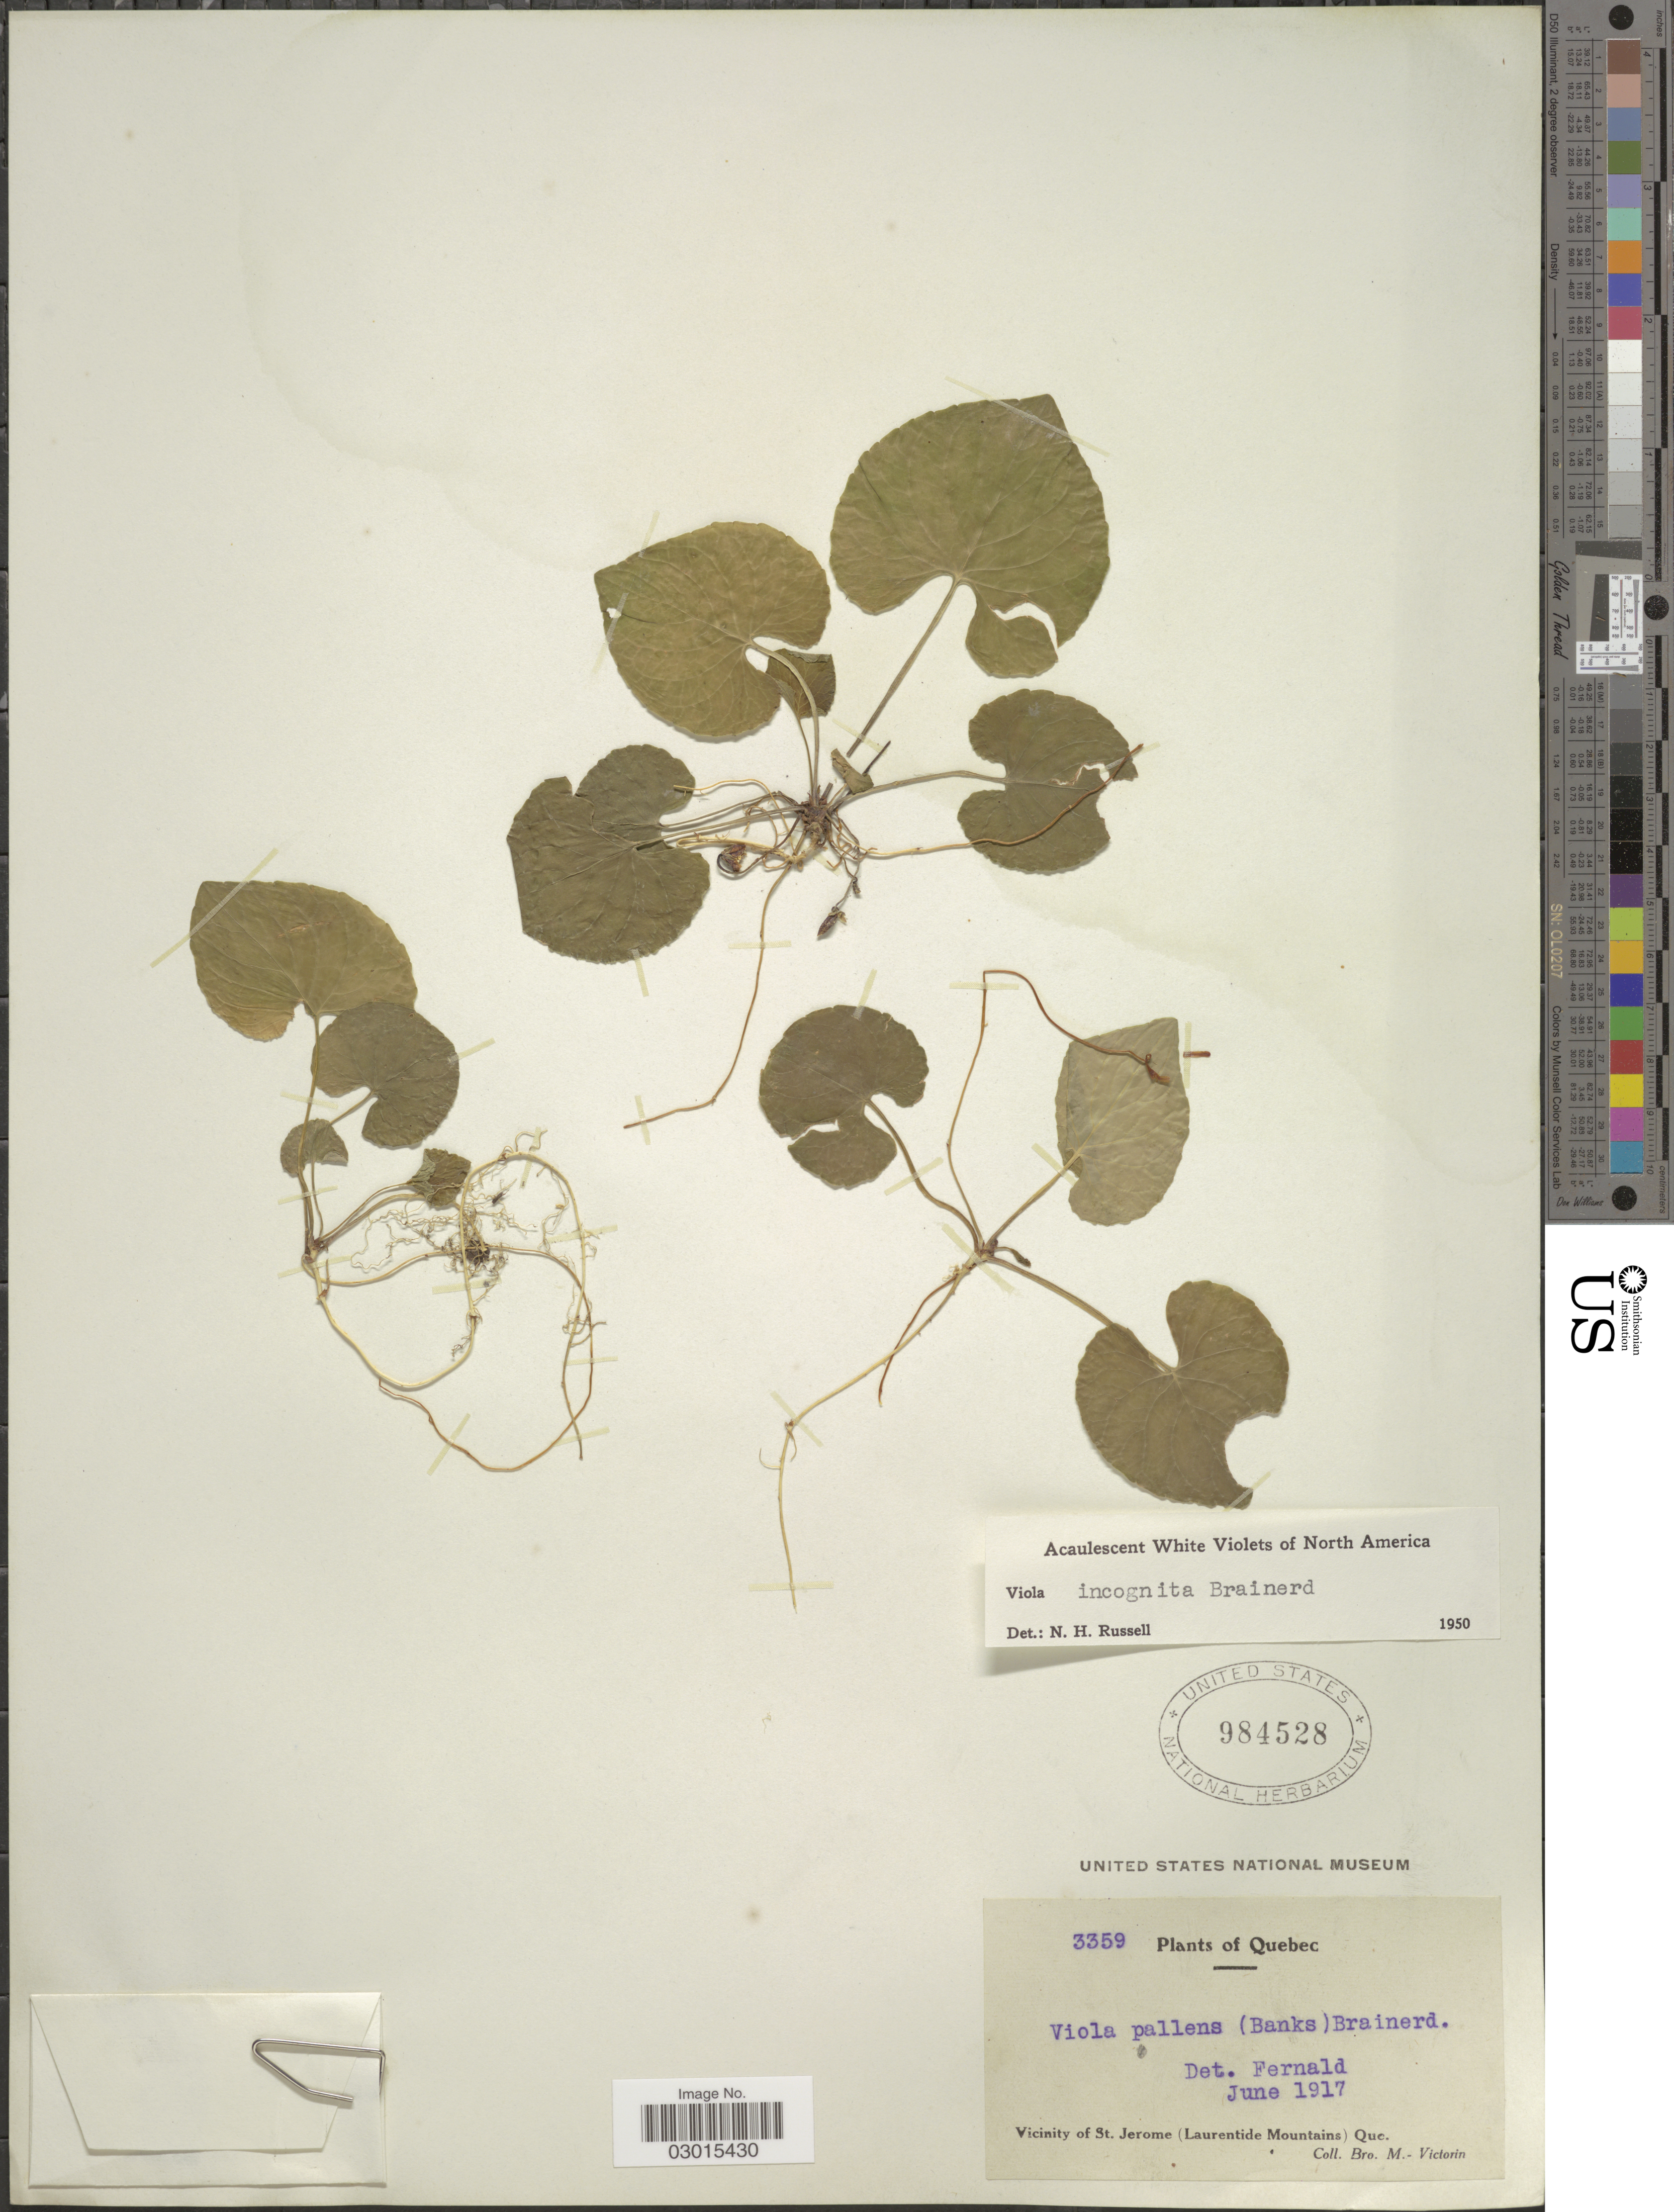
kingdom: Plantae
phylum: Tracheophyta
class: Magnoliopsida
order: Malpighiales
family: Violaceae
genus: Viola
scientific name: Viola incognita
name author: Brainerd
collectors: Fr. Marie-Victorin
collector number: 3359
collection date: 1917-06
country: Canada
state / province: Quebec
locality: Vicinity of St. Jerome (Laurentide Mountains) Que.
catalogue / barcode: US 984528